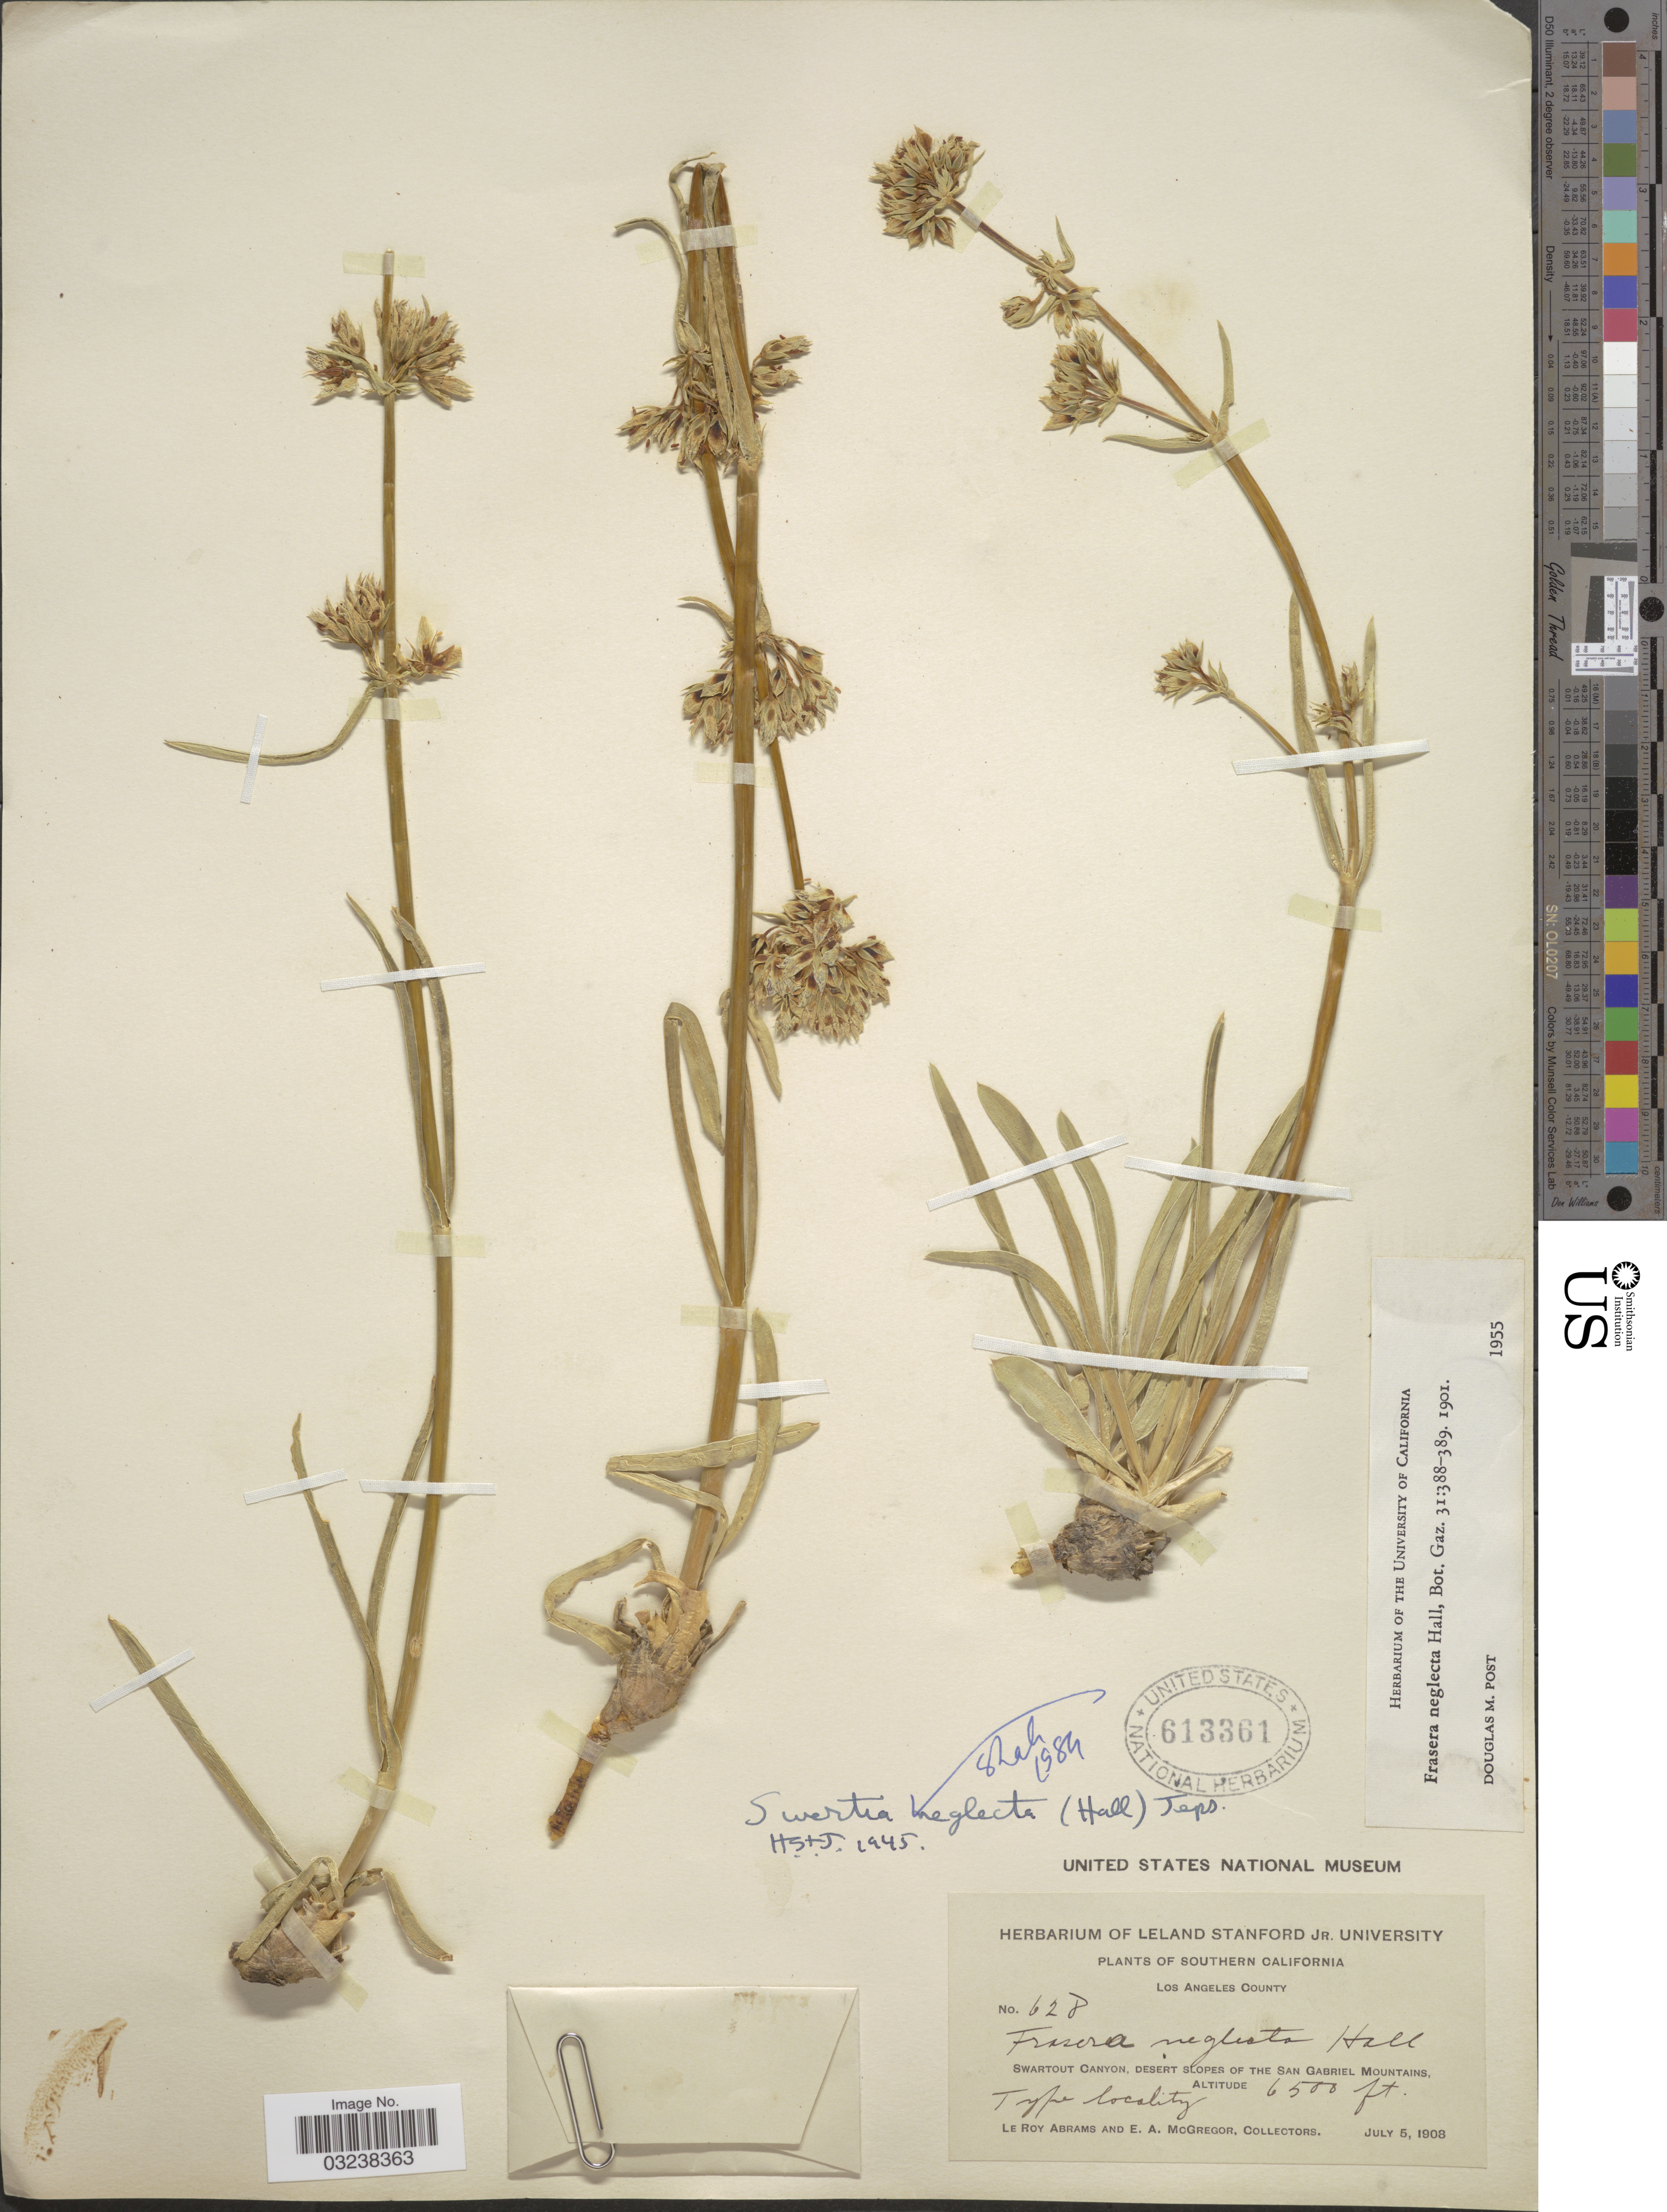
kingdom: Plantae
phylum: Tracheophyta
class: Magnoliopsida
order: Gentianales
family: Gentianaceae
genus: Swertia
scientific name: Swertia neglecta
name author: (H.M. Hall) Jeps.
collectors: L. Abrams & E. A. McGregor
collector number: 628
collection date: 1908-07-05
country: United States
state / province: California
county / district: Los Angeles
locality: Southern California. Los Angeles County. Swartout Canyon, Desert slopes of the San Gabriel Mountains.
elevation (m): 1981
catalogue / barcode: US 613361